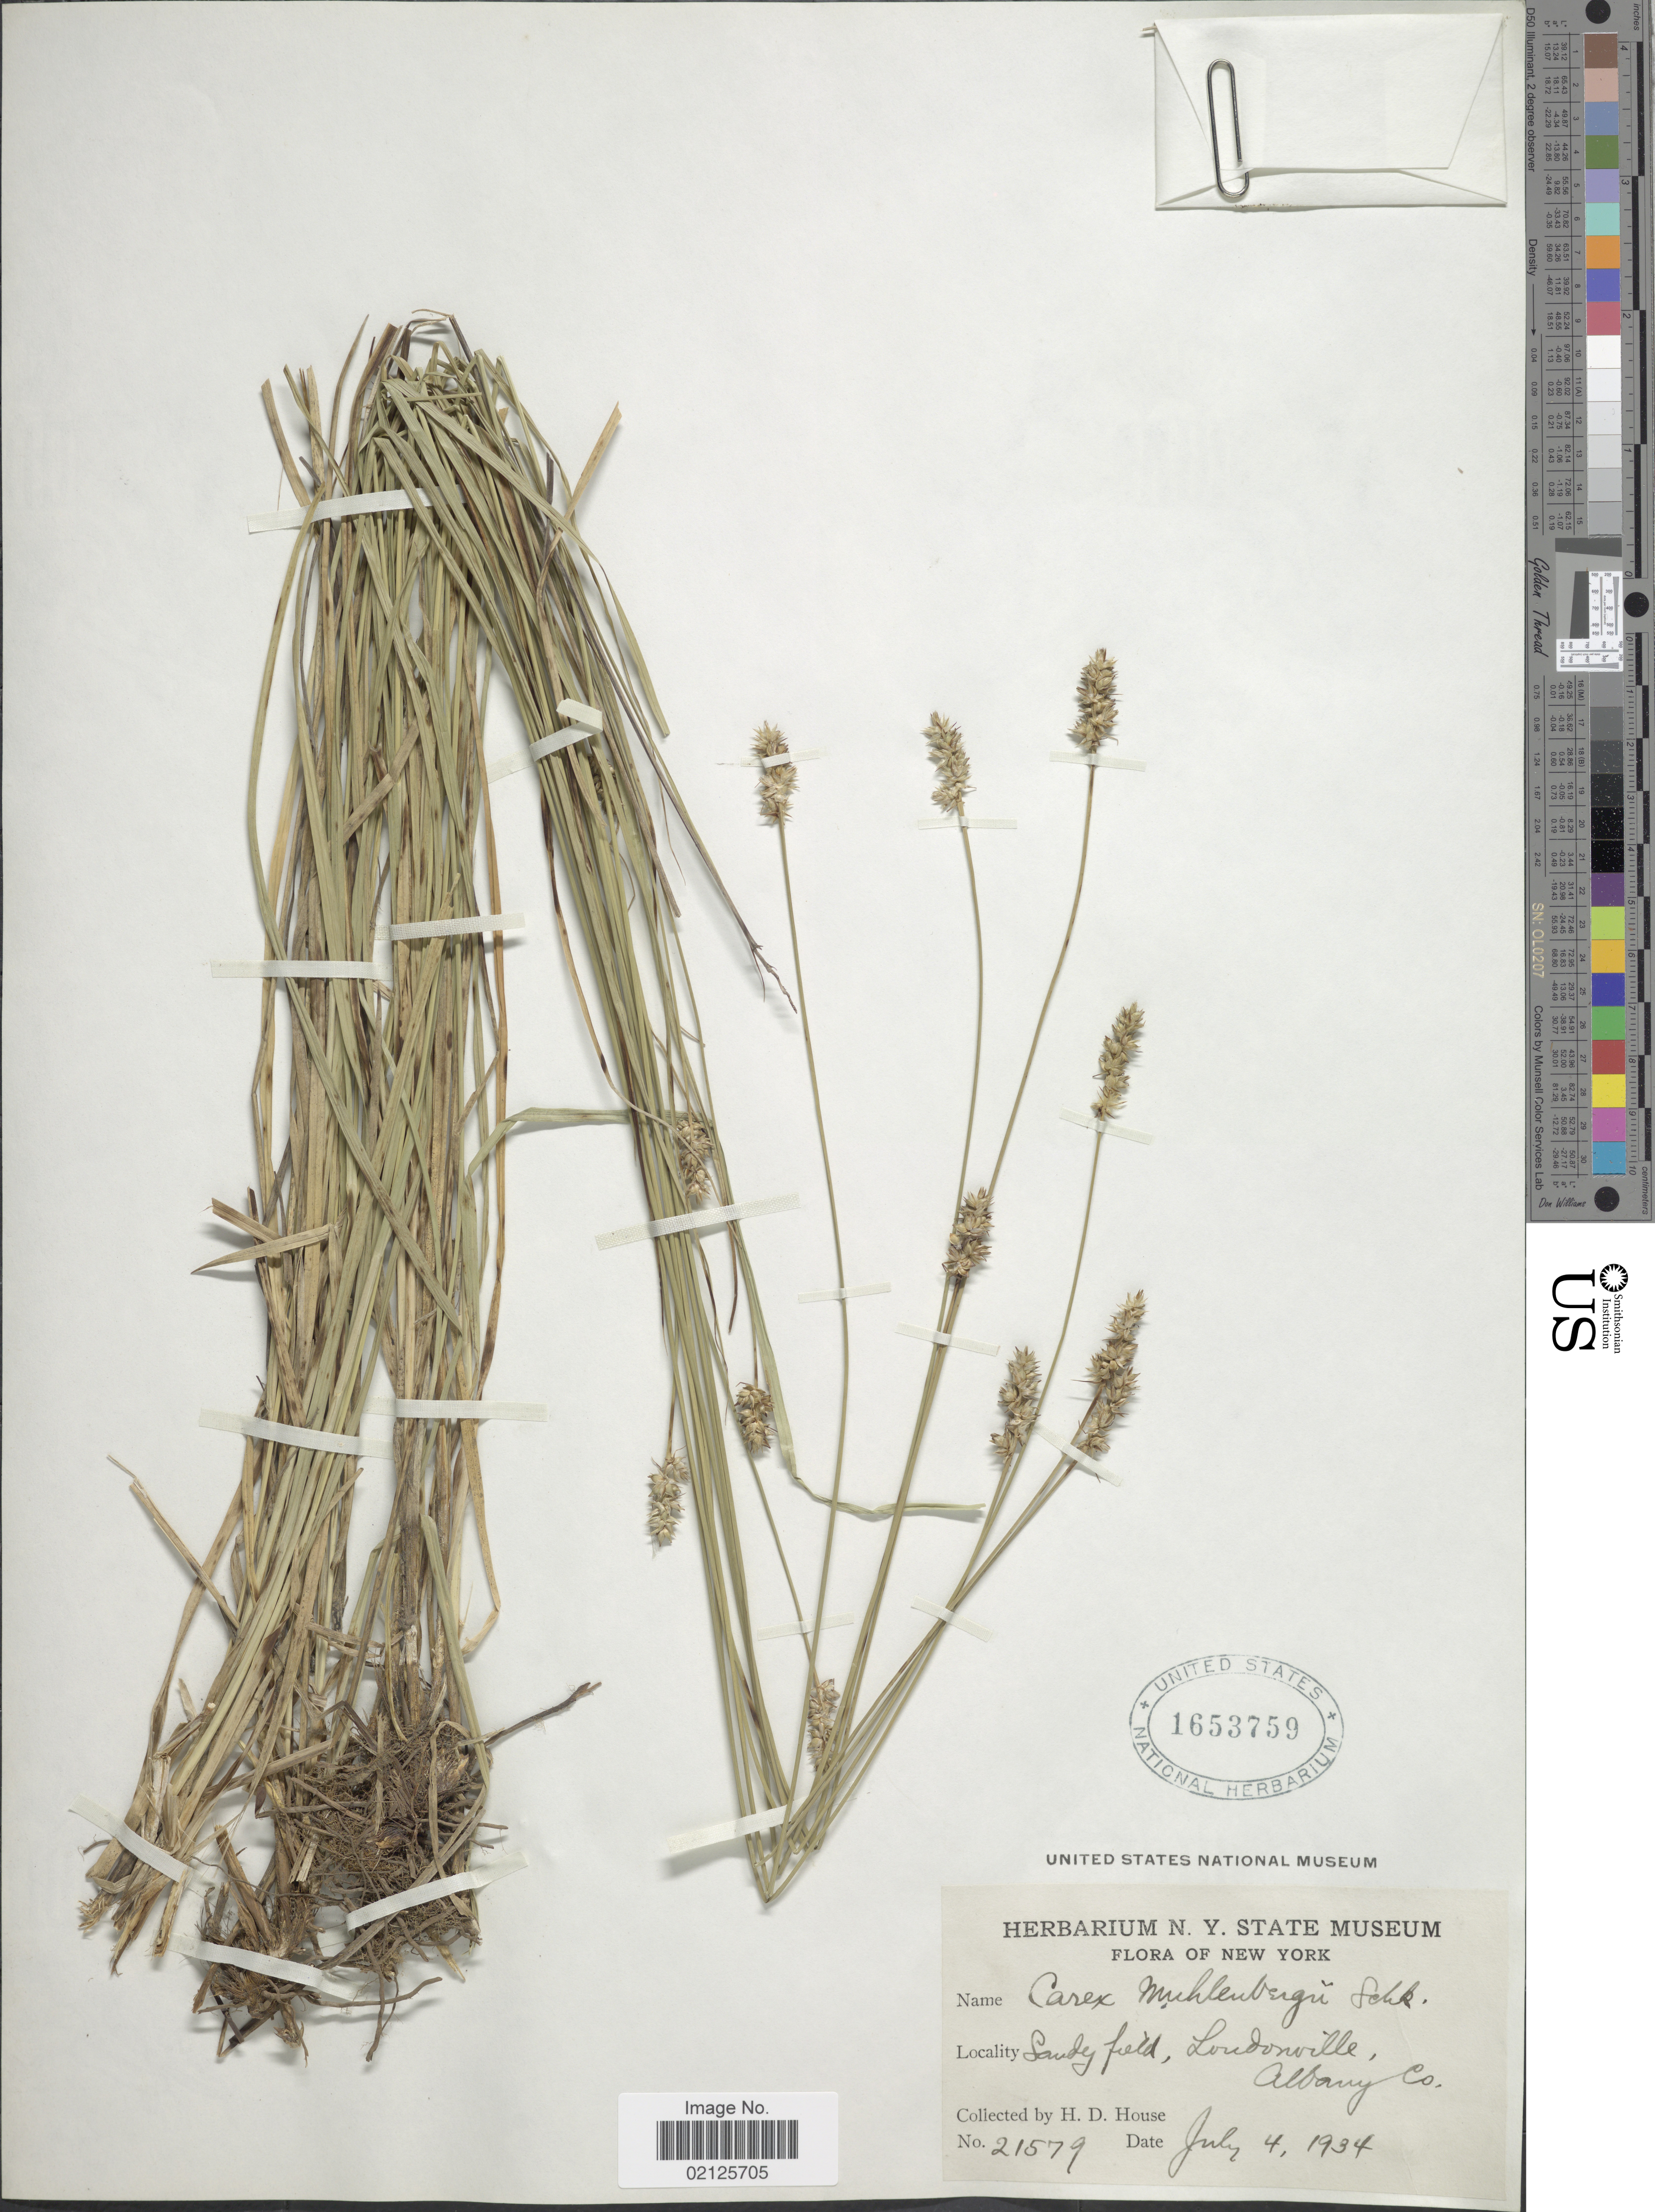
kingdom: Plantae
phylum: Tracheophyta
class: Liliopsida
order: Poales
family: Cyperaceae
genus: Carex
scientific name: Carex muehlenbergii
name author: Willd.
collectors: H. D. House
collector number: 21579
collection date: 1934-07-04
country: United States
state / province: New York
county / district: Albany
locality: Sandy field, Londonville, Albany Co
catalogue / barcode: US 1653759